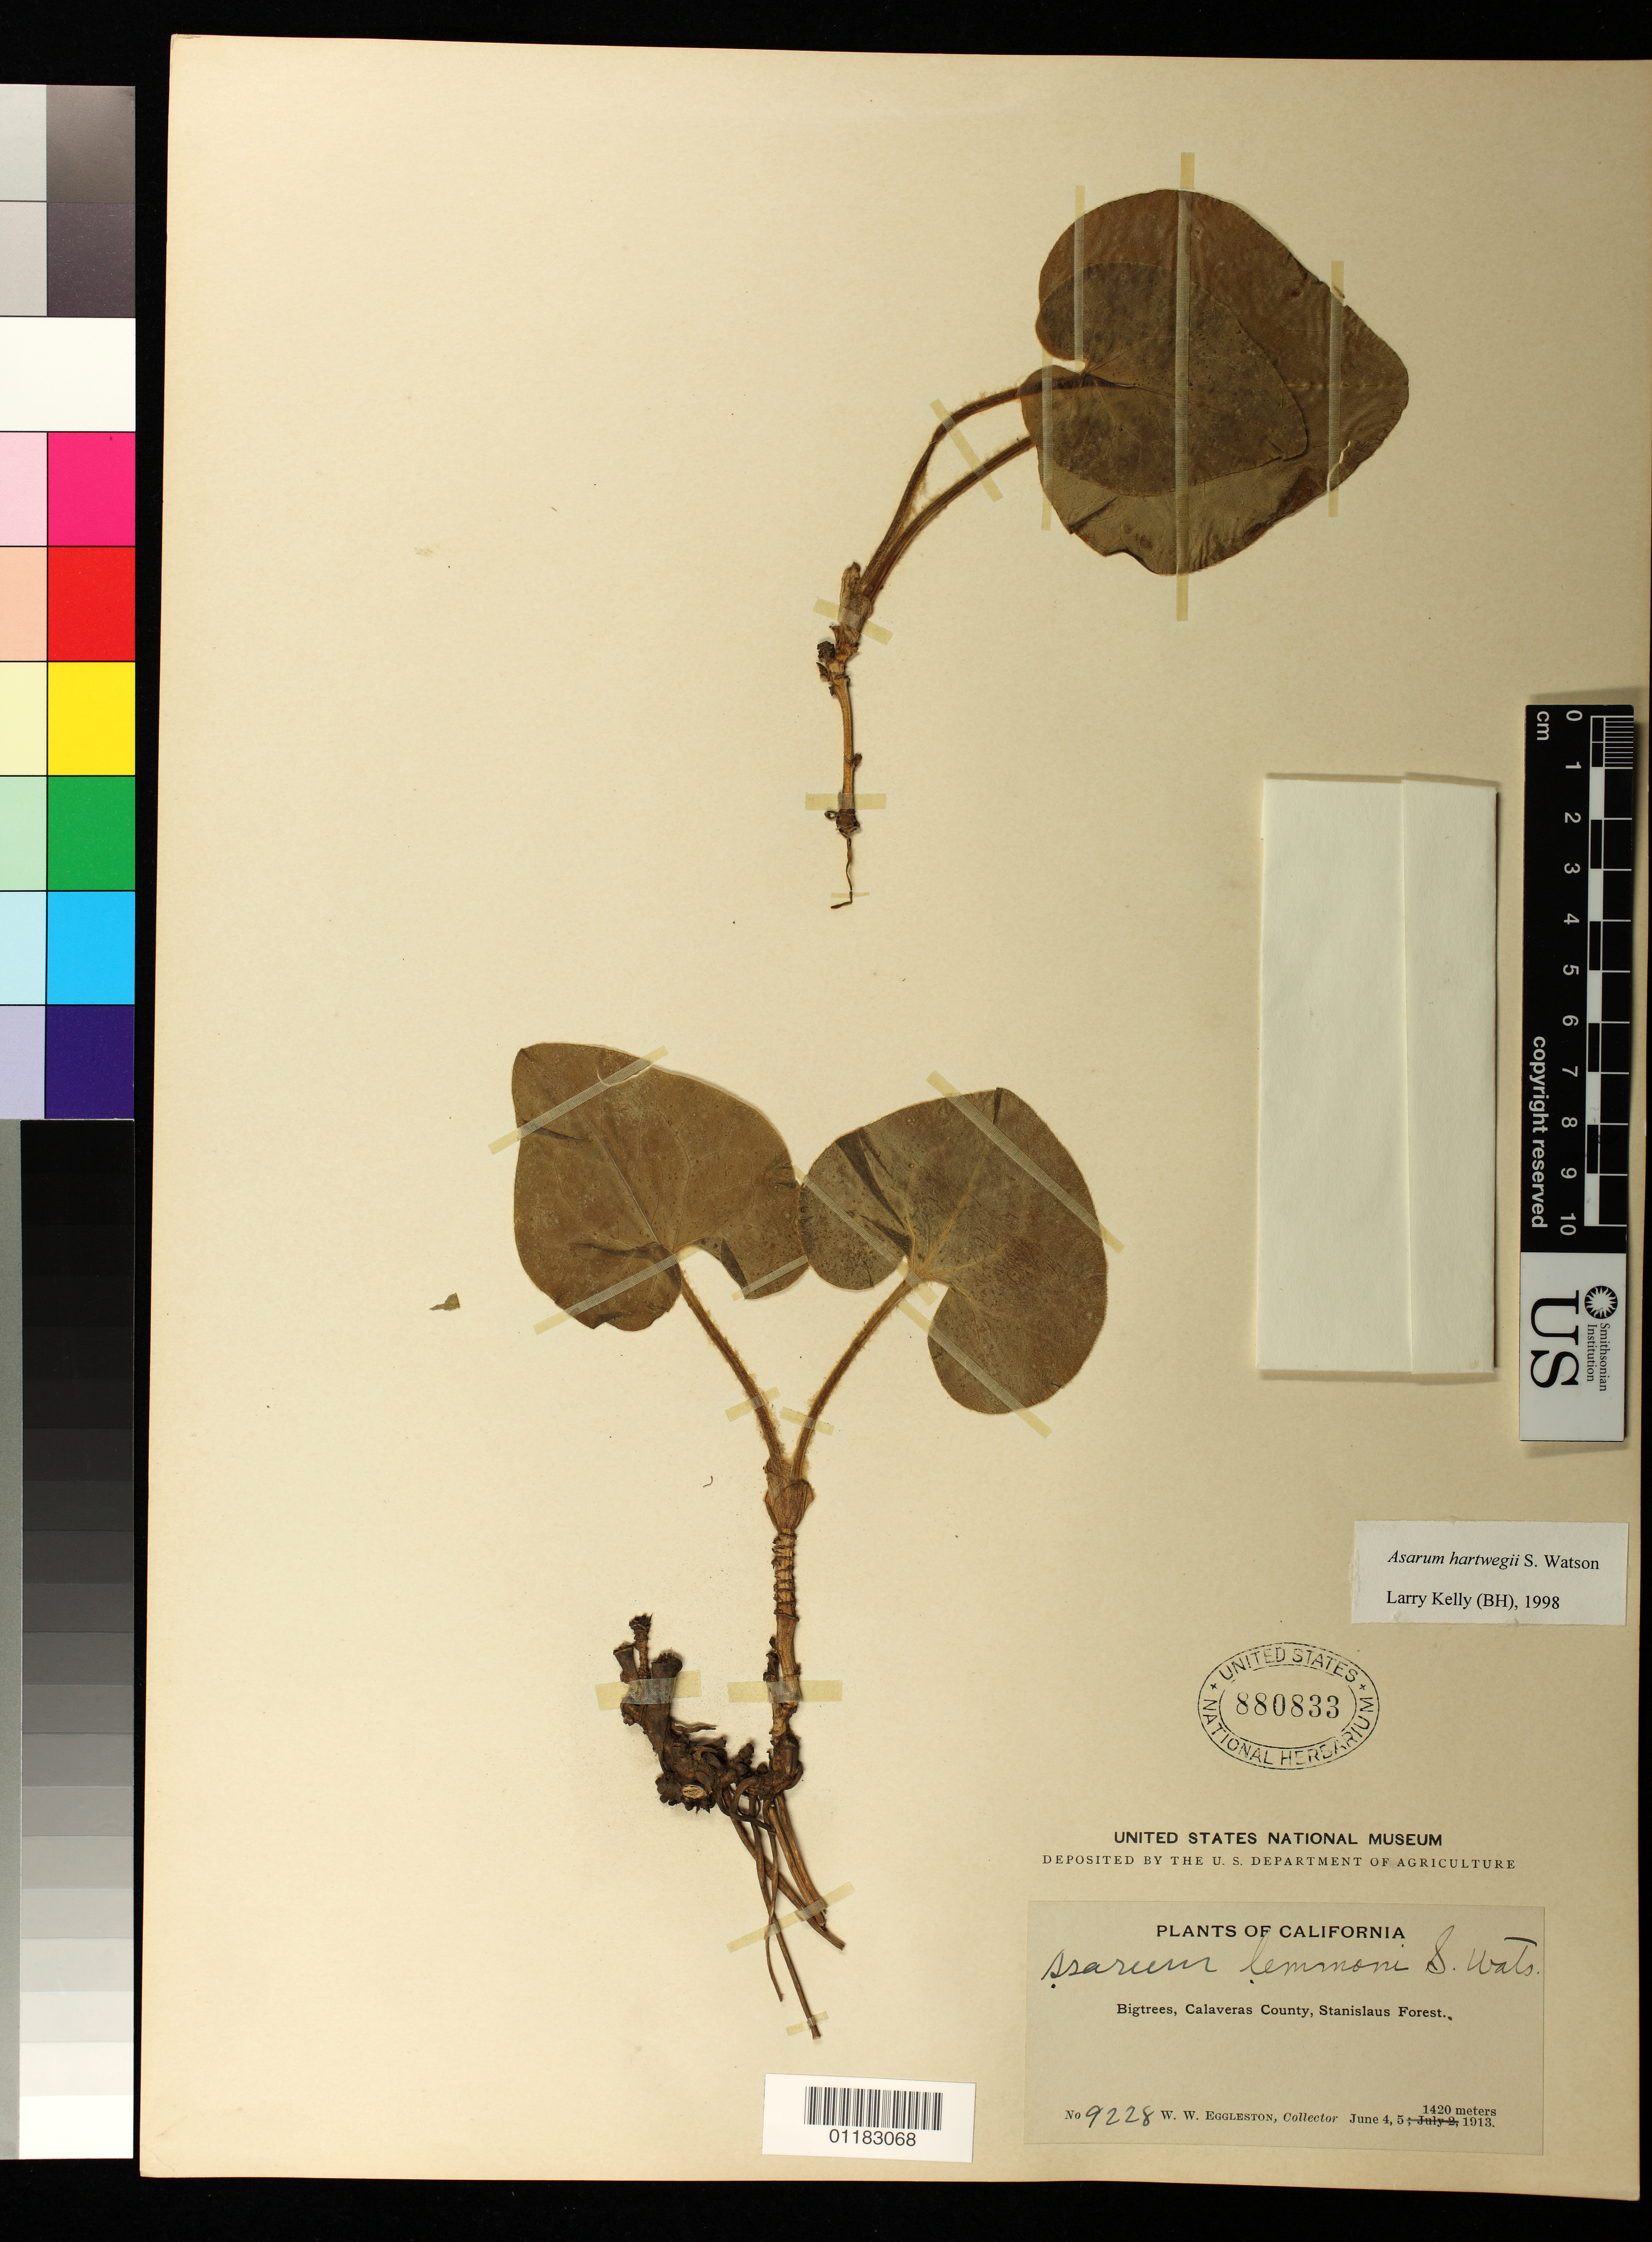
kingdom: Plantae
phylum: Tracheophyta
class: Magnoliopsida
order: Piperales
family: Aristolochiaceae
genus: Asarum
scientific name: Asarum hartwegii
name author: S. Watson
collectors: W. W. Eggleston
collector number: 9228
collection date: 1913-06-04/1913-06-05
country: United States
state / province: California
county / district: Calaveras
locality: Bigtrees, Calaveras County, Stanislaus Forest.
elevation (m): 1420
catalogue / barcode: US 880833